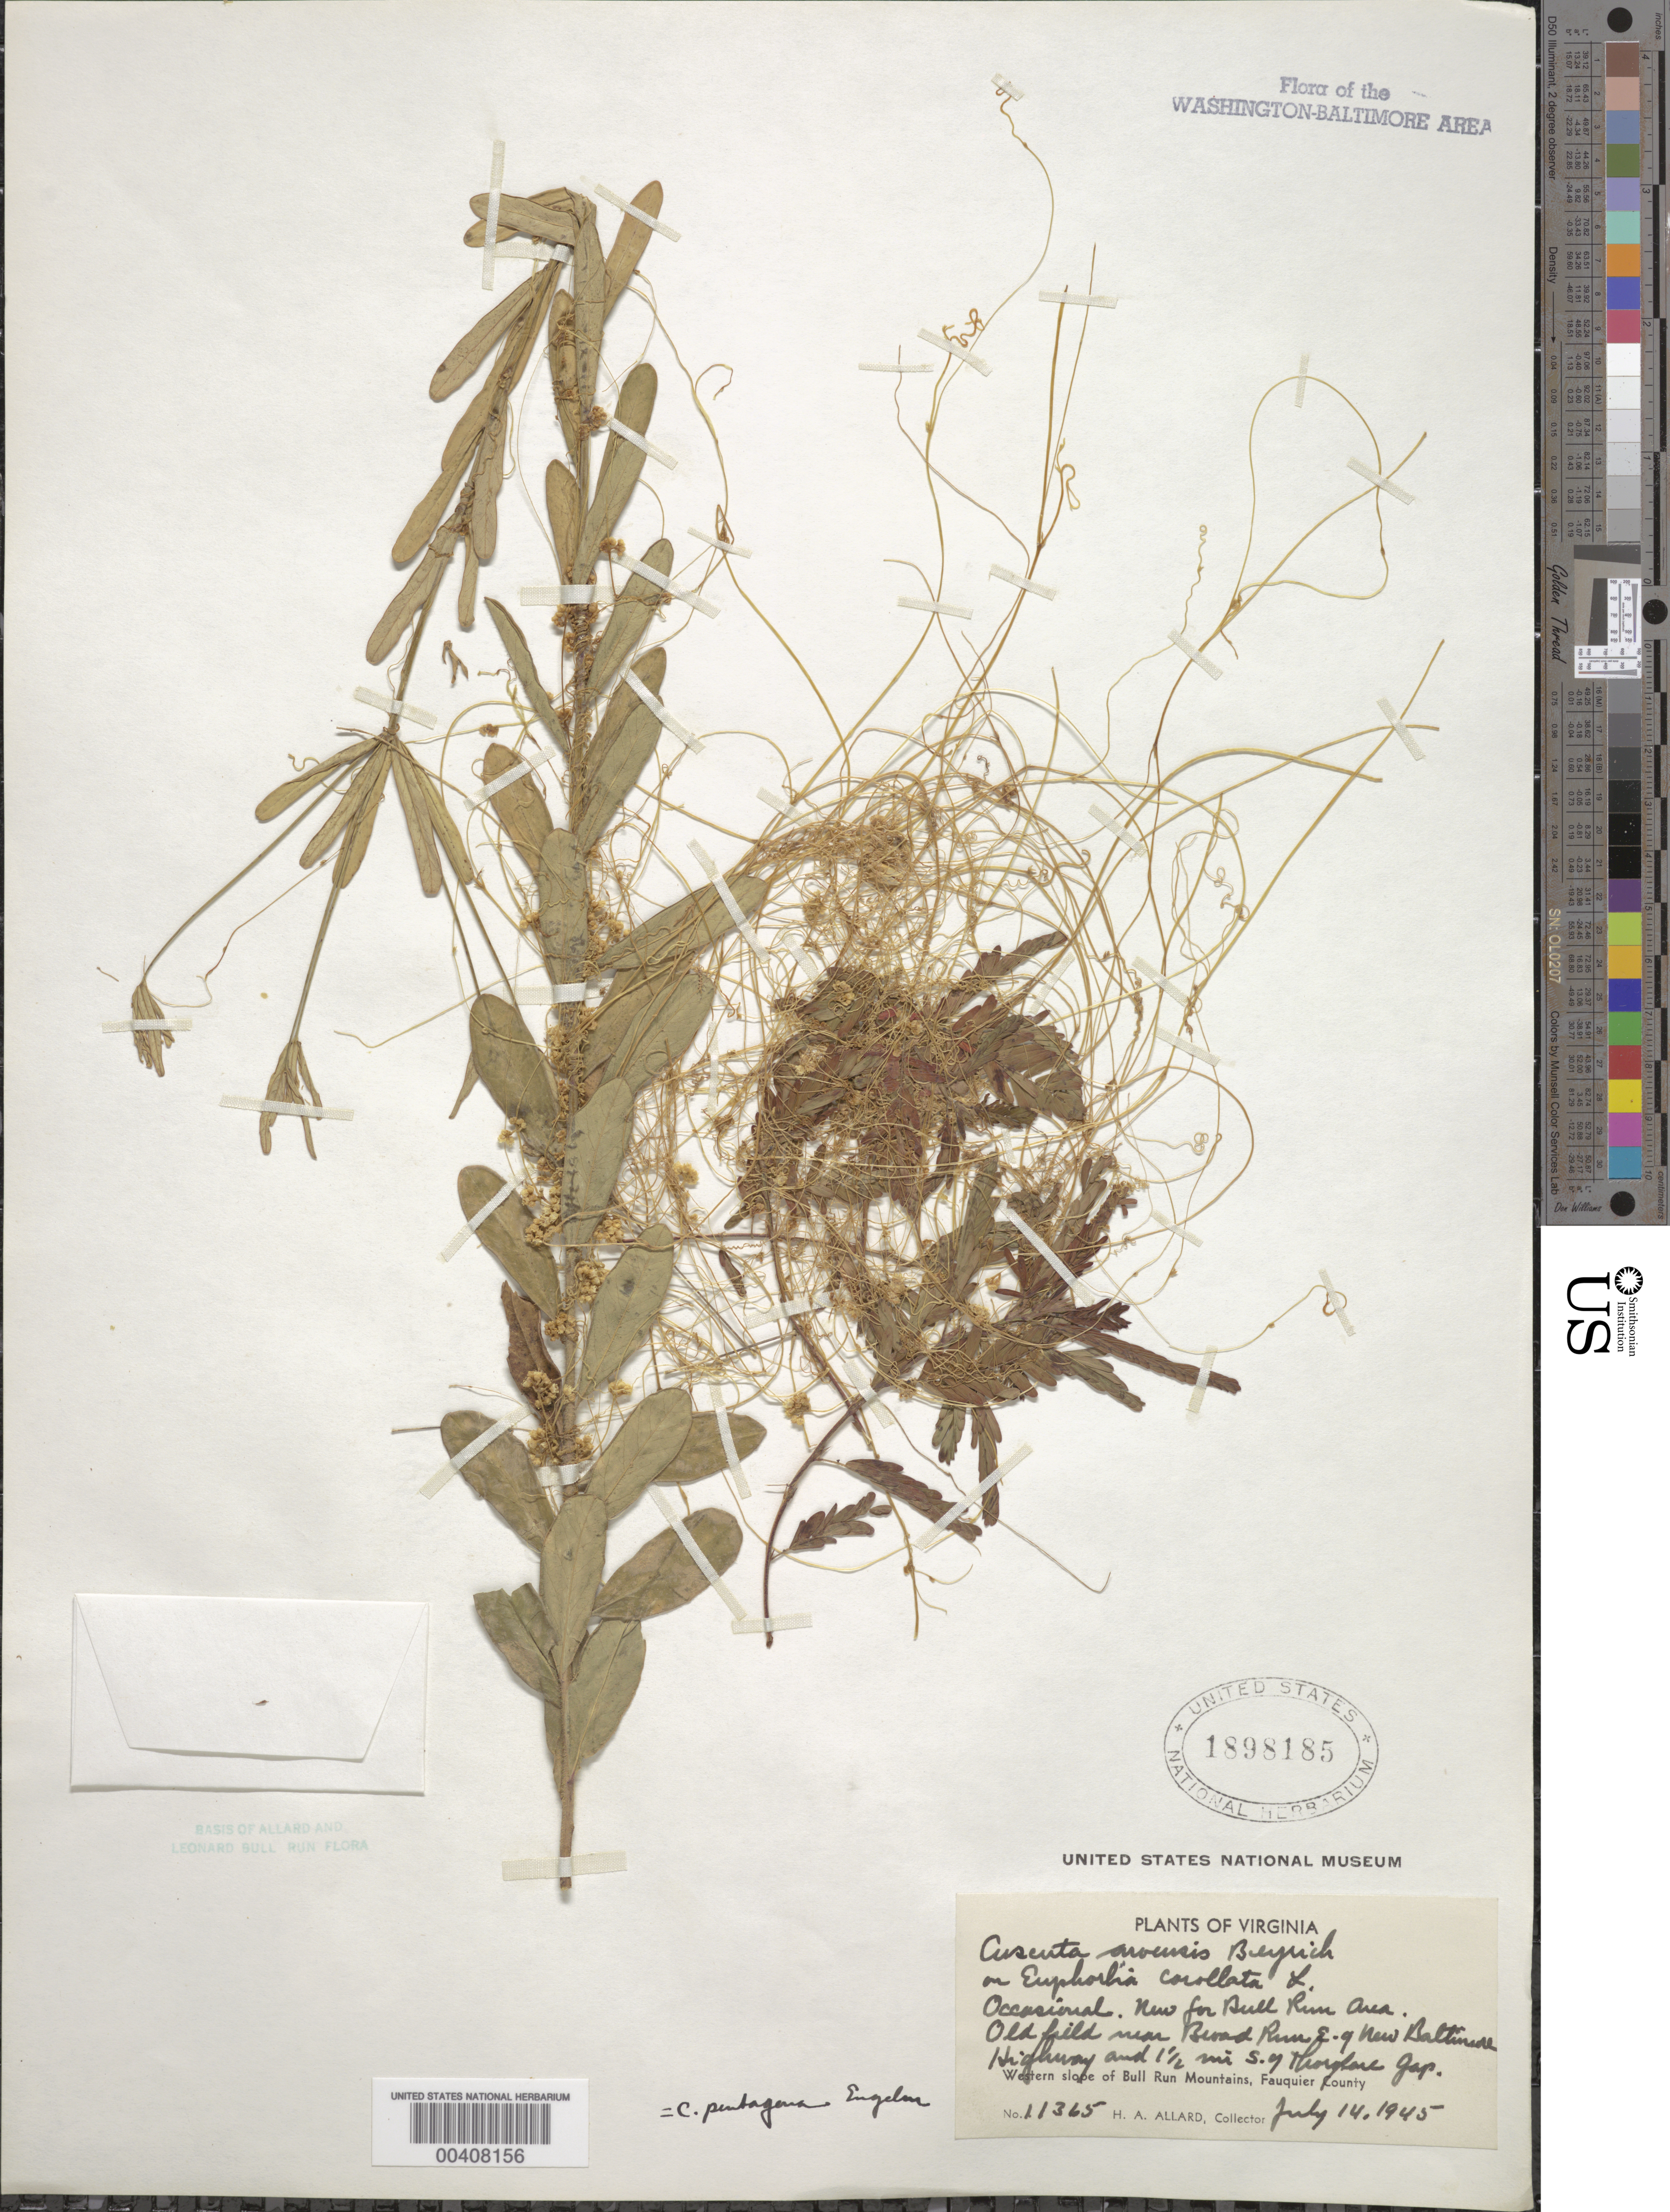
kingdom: Plantae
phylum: Tracheophyta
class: Magnoliopsida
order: Solanales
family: Convolvulaceae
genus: Cuscuta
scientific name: Cuscuta pentagona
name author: Engelm.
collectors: H. A. Allard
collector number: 11365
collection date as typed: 14 Jul 1945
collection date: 1945-07-14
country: United States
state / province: Virginia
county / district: Fauquier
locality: F Thorofare Gap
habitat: Old field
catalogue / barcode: US 1898185